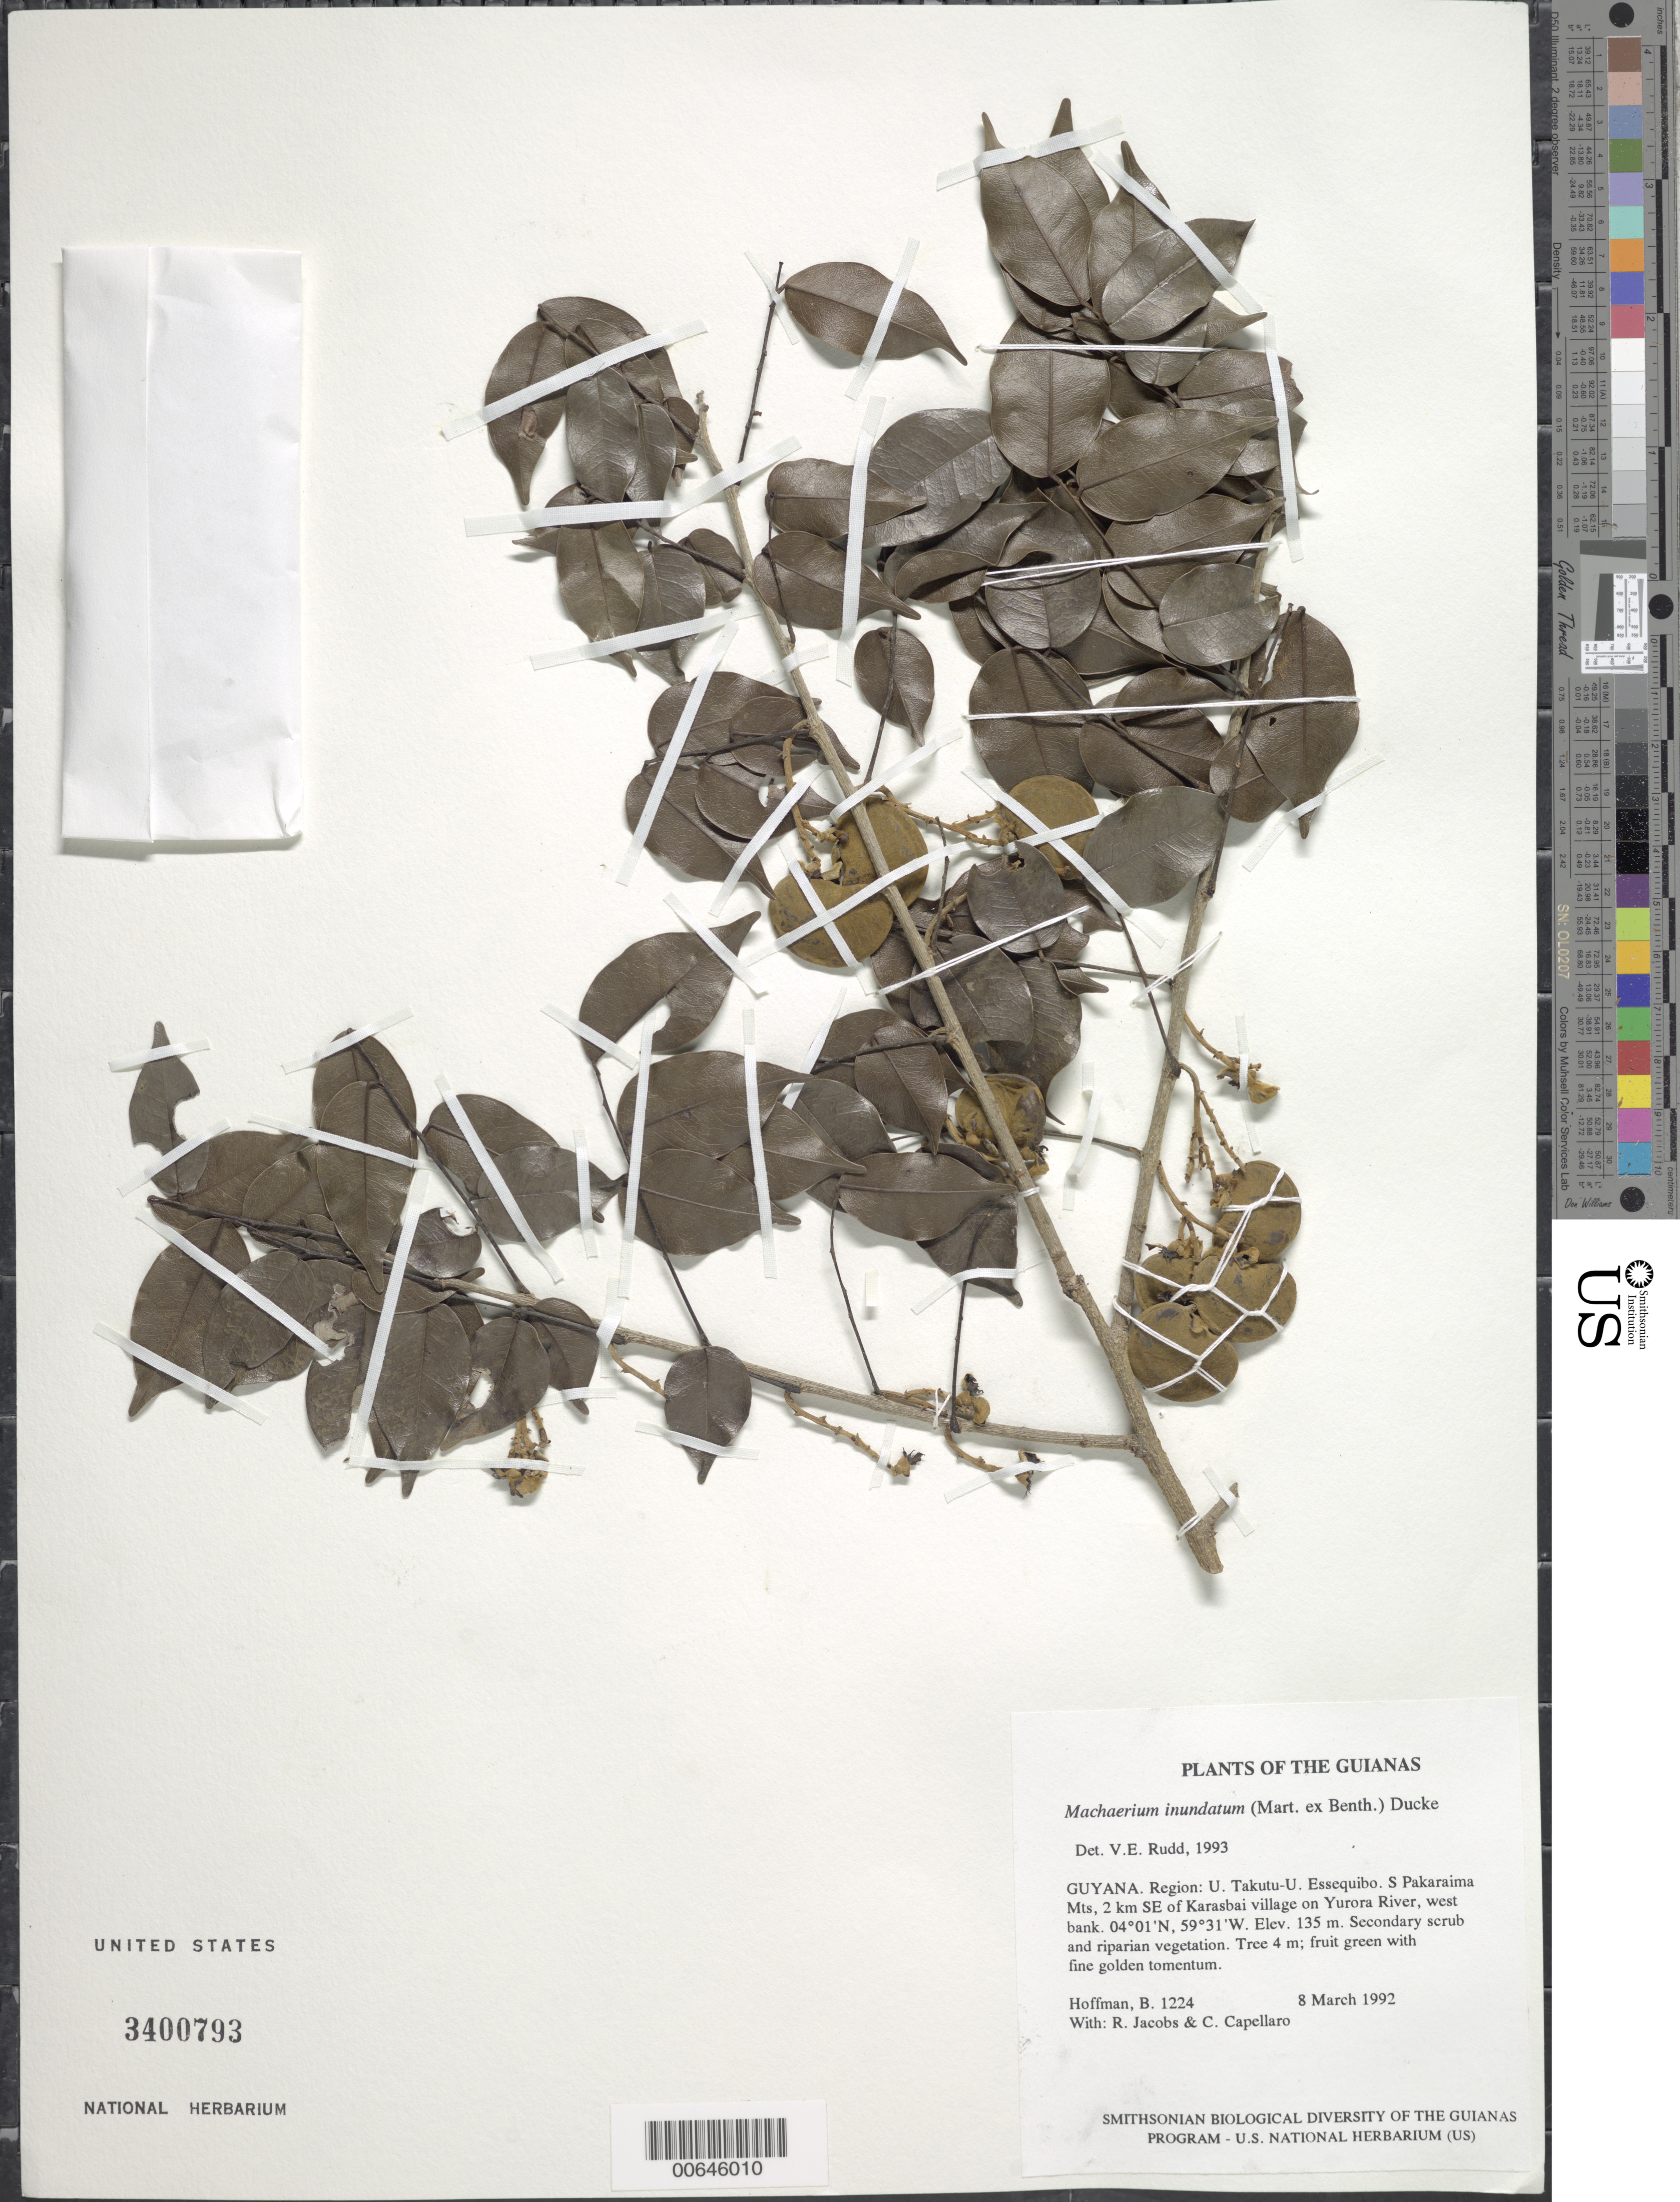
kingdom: Plantae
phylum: Tracheophyta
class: Magnoliopsida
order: Fabales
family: Fabaceae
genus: Machaerium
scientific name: Machaerium inundatum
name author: (Mart. ex Benth.) Ducke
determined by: Rudd, V. E.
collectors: B. Hoffman, R. Jacobs & C. Capellaro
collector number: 1224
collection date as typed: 8 March 1992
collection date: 1992-03-08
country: Guyana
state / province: U. Takutu-U. Essequibo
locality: S Pakaraima Mts, 2 km SE of Karasbai Village on Yurora River, West bank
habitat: Secondary scrub and riparian vegetation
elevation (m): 135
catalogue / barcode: US 3400793